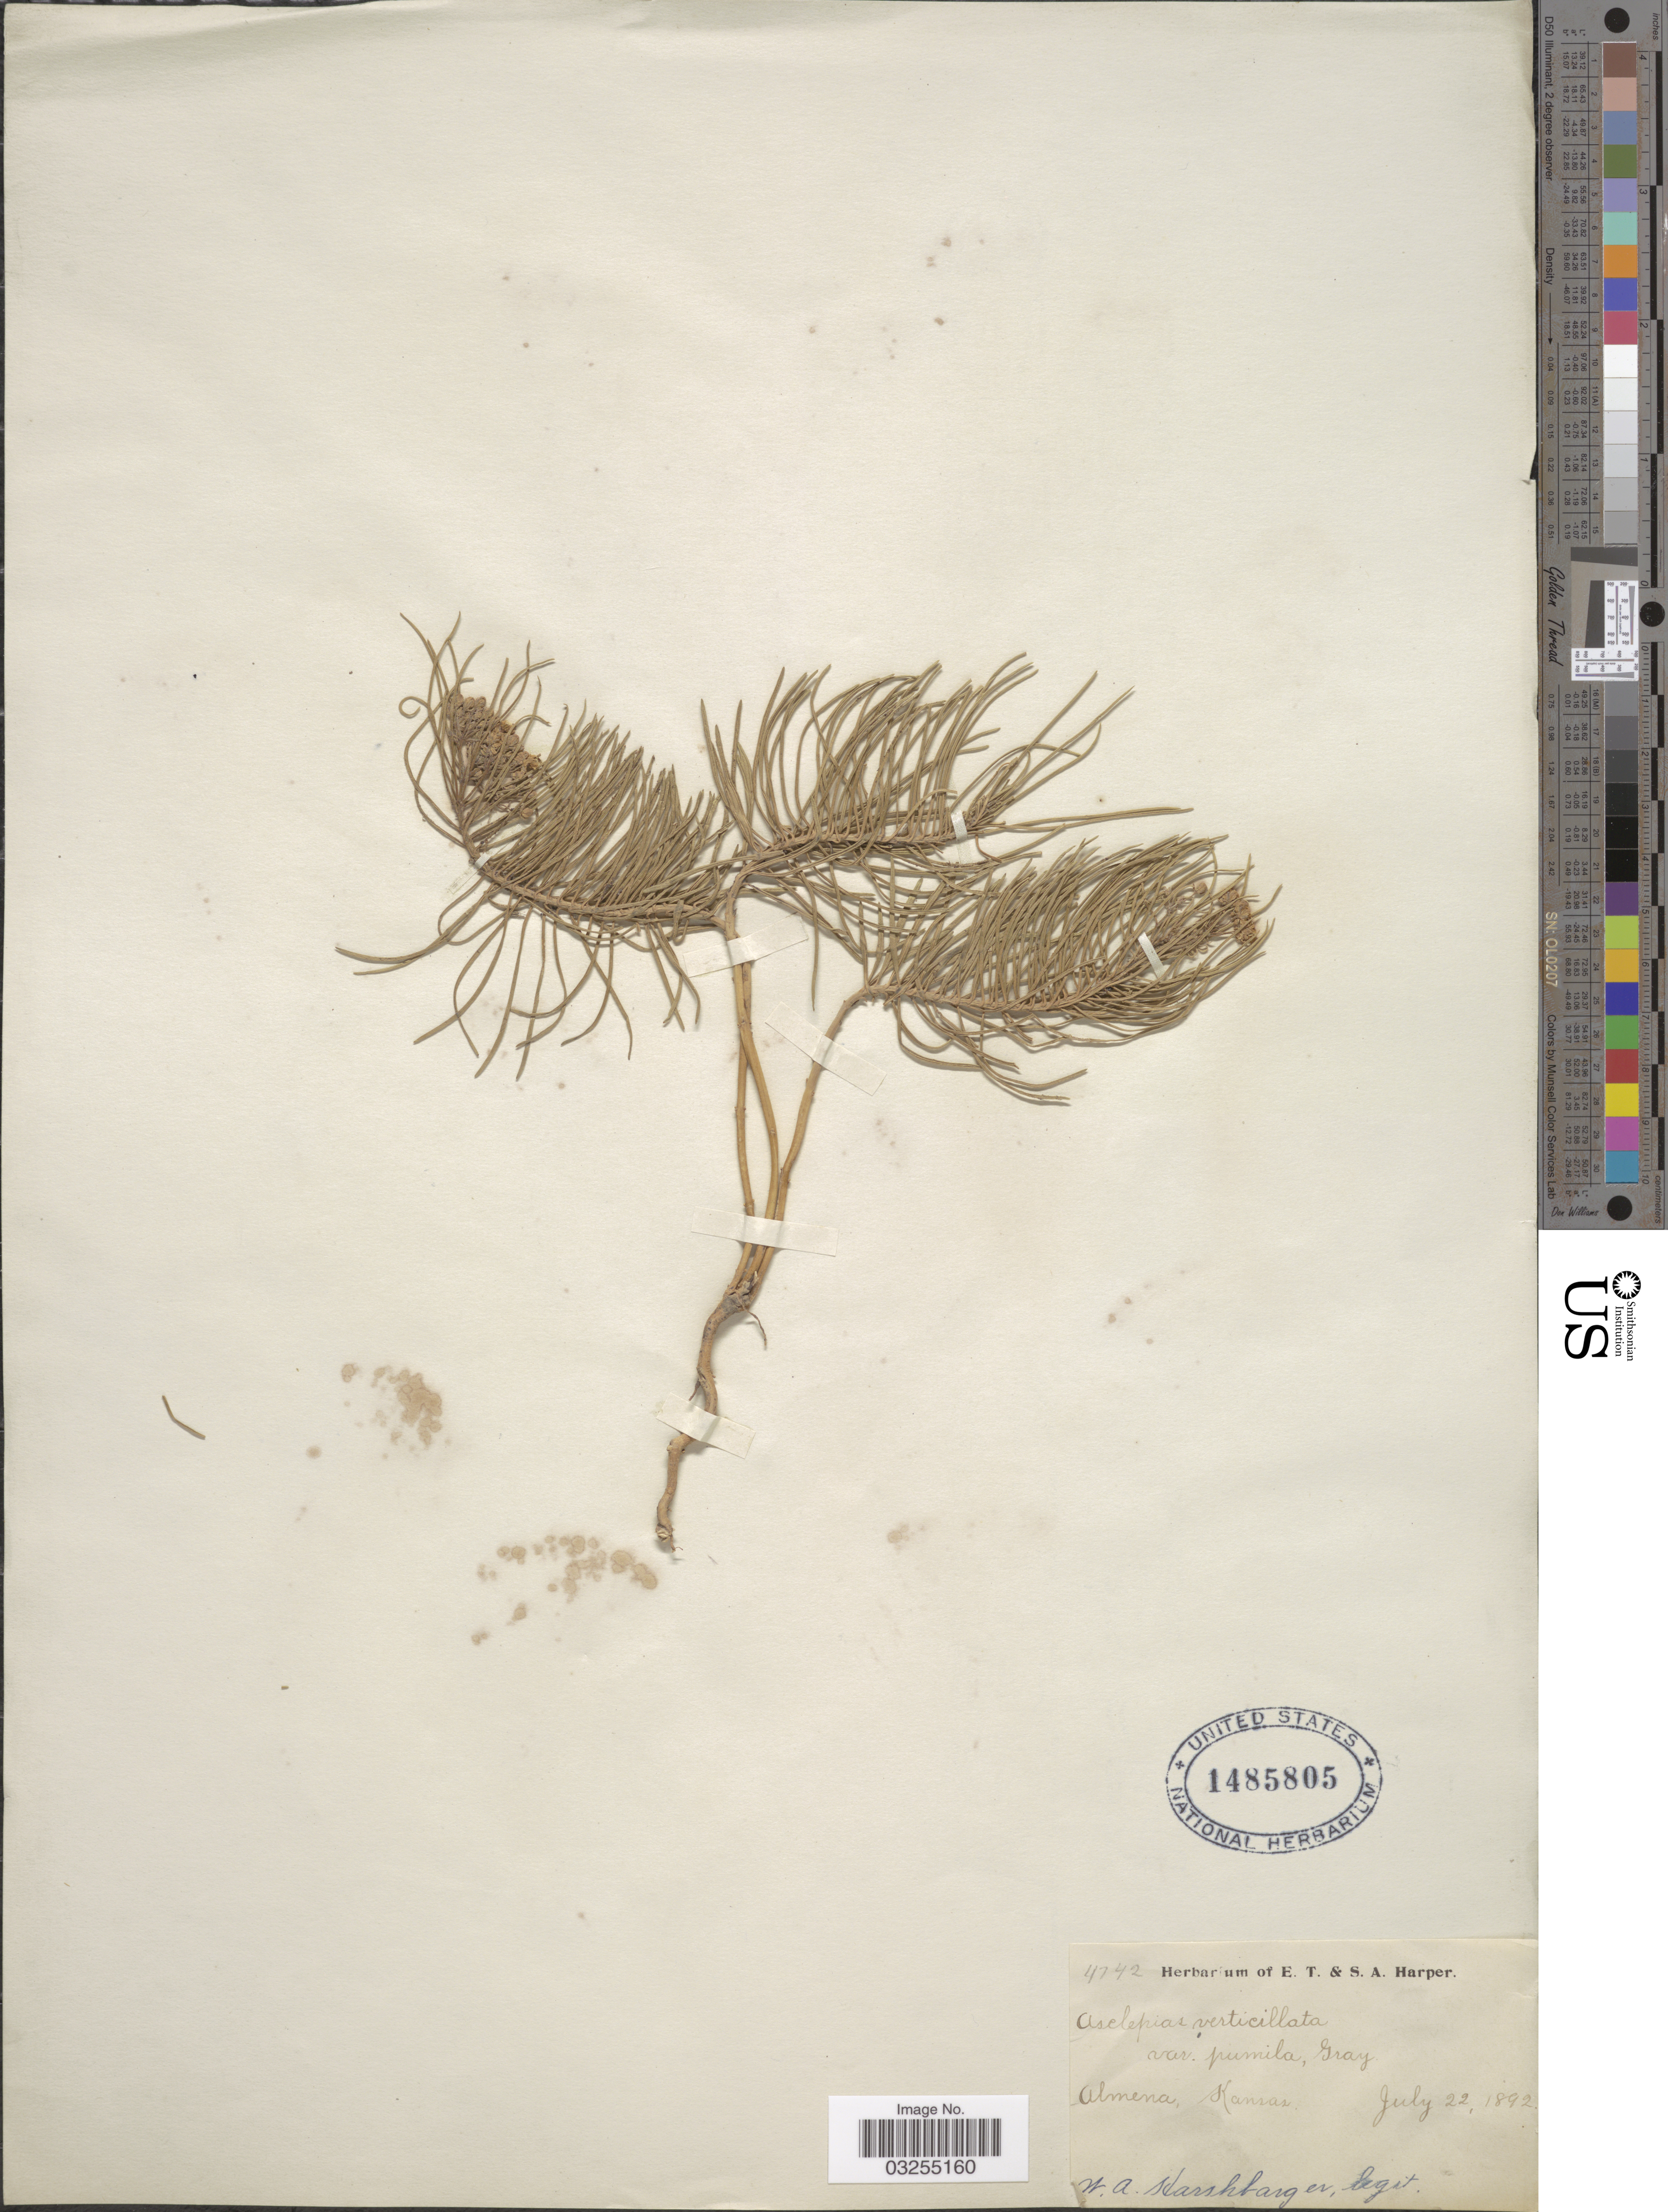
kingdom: Plantae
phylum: Tracheophyta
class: Magnoliopsida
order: Gentianales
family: Apocynaceae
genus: Asclepias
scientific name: Asclepias pumila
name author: (A. Gray) Vail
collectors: W. Harshbarger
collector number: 4742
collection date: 1892-07-22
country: United States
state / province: Kansas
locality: Almena.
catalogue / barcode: US 1485805